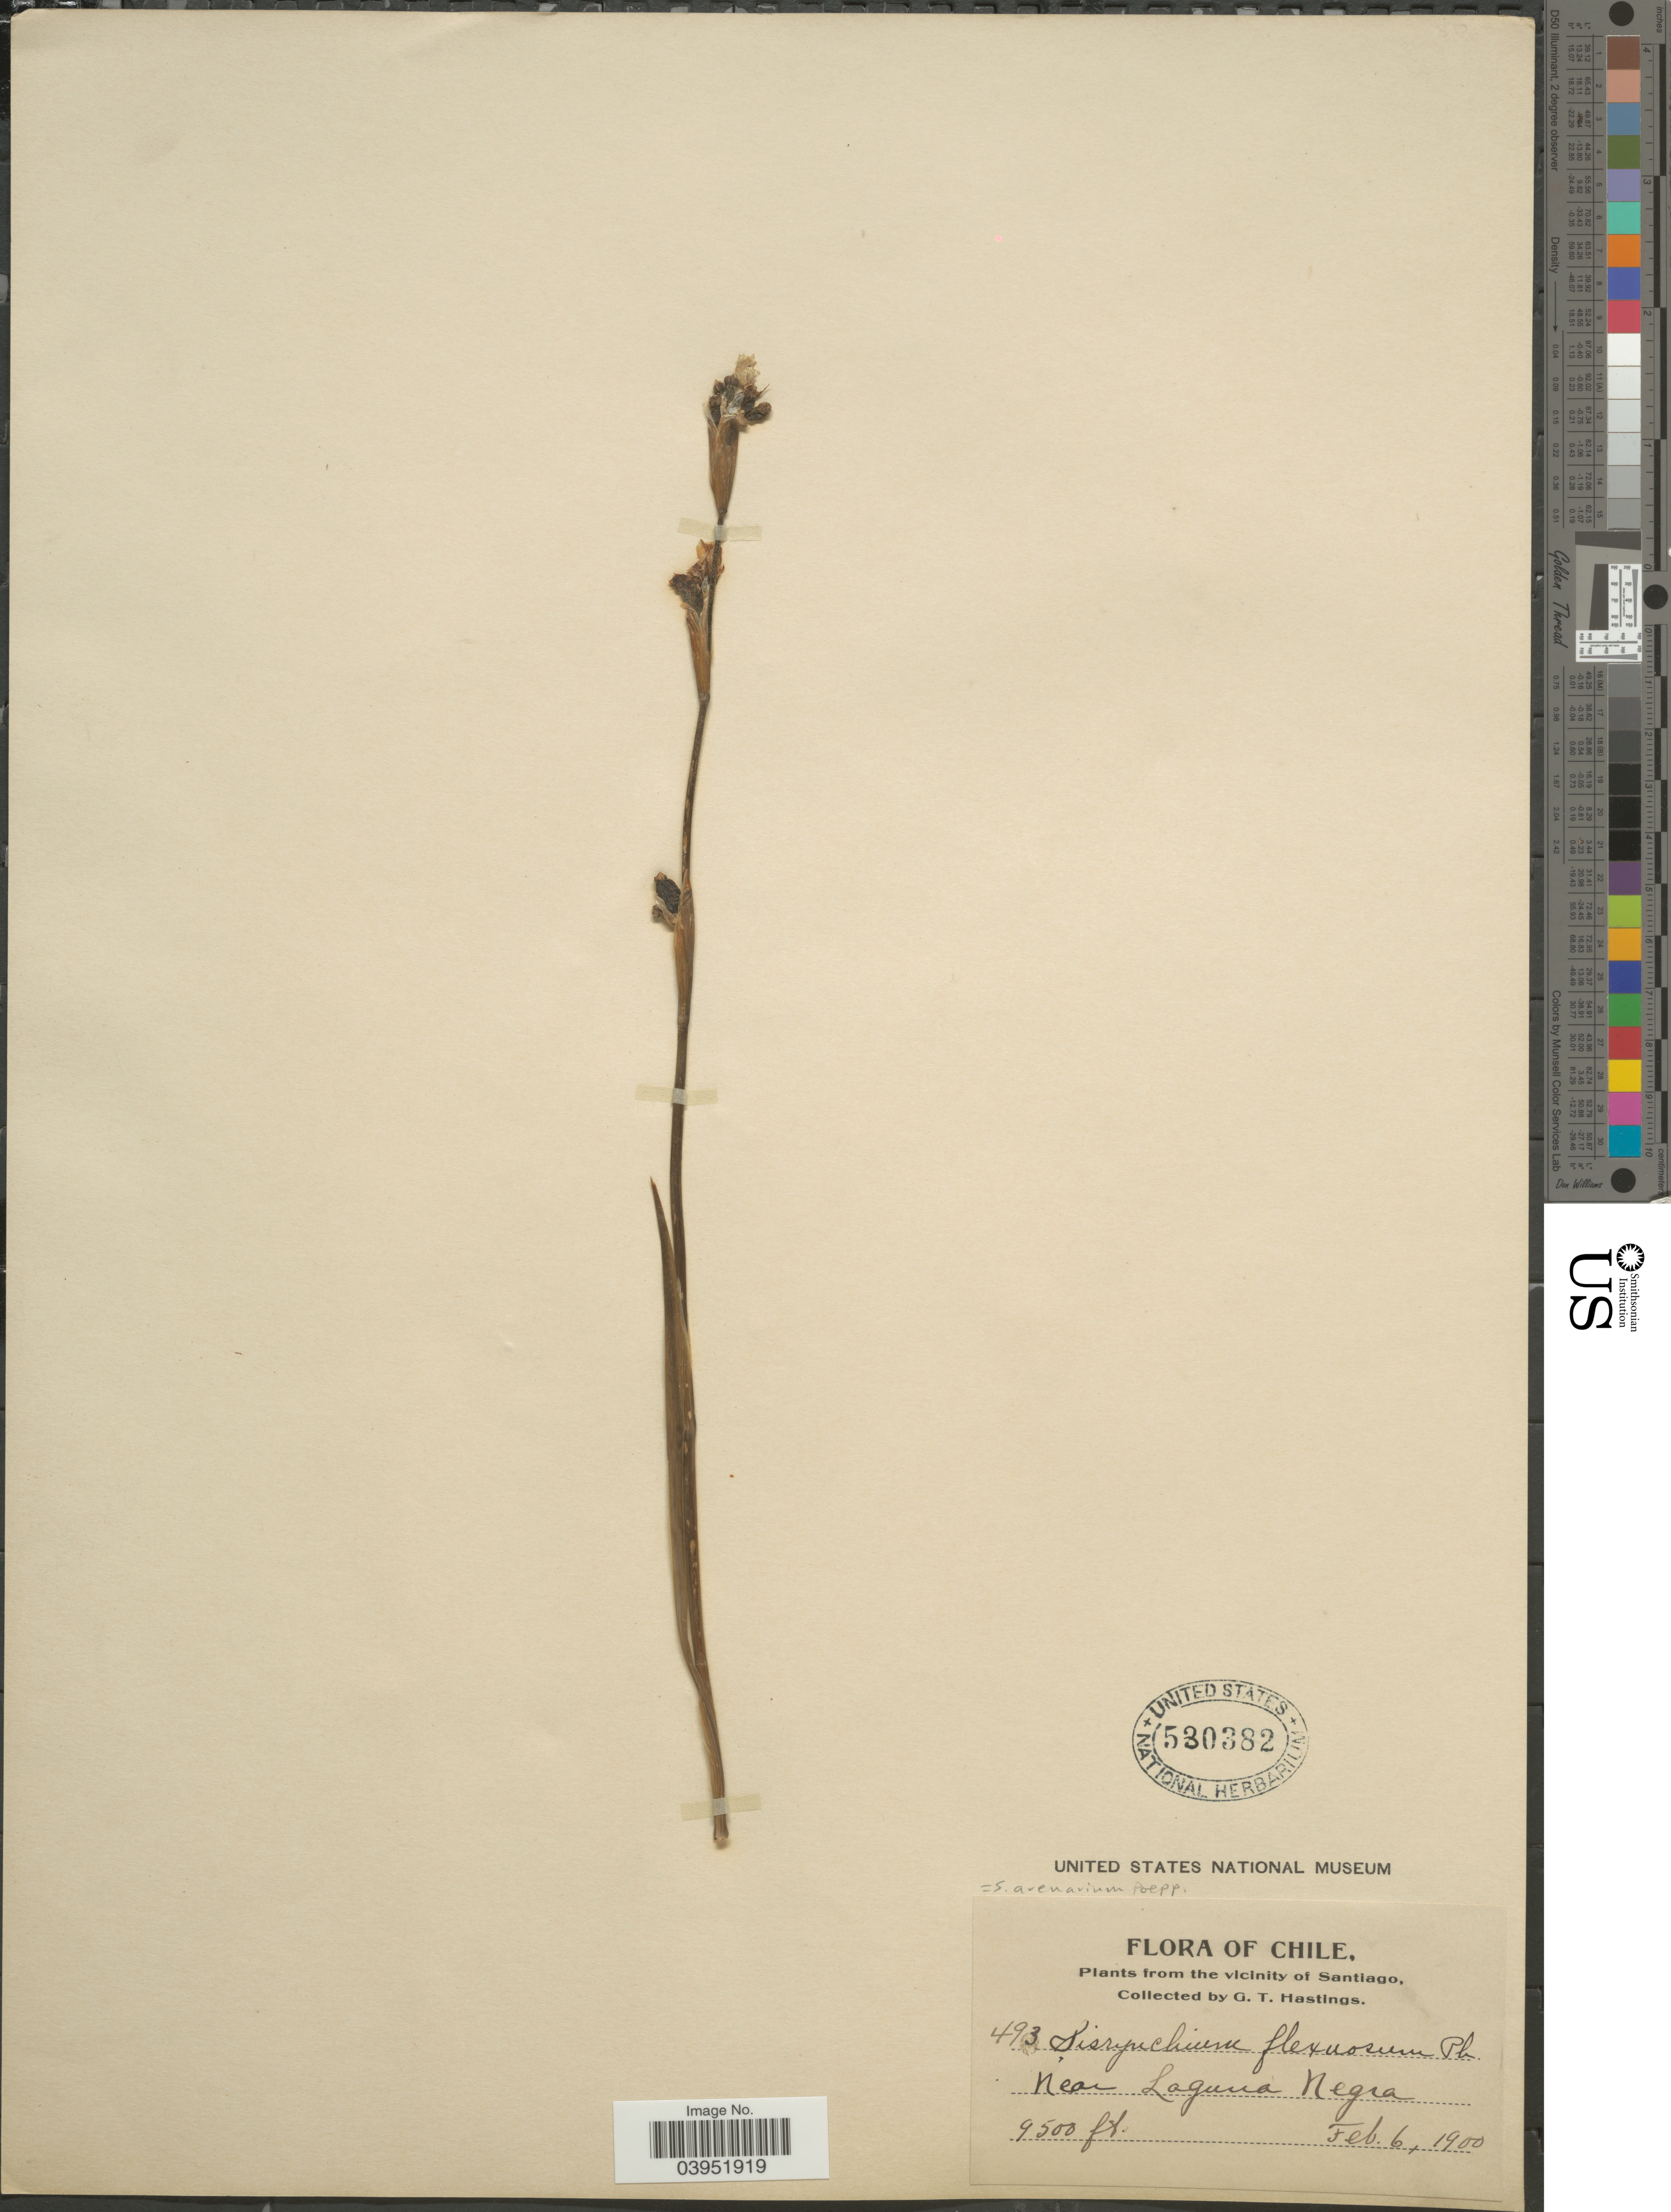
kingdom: Plantae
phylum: Tracheophyta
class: Liliopsida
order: Asparagales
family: Iridaceae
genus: Sisyrinchium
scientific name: Sisyrinchium arenarium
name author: Poepp.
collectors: G. Hastings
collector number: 493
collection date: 1900-02-06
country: Chile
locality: The vicinity of Santiago. Near Laguna Negra.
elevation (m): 2896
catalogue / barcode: US 530382